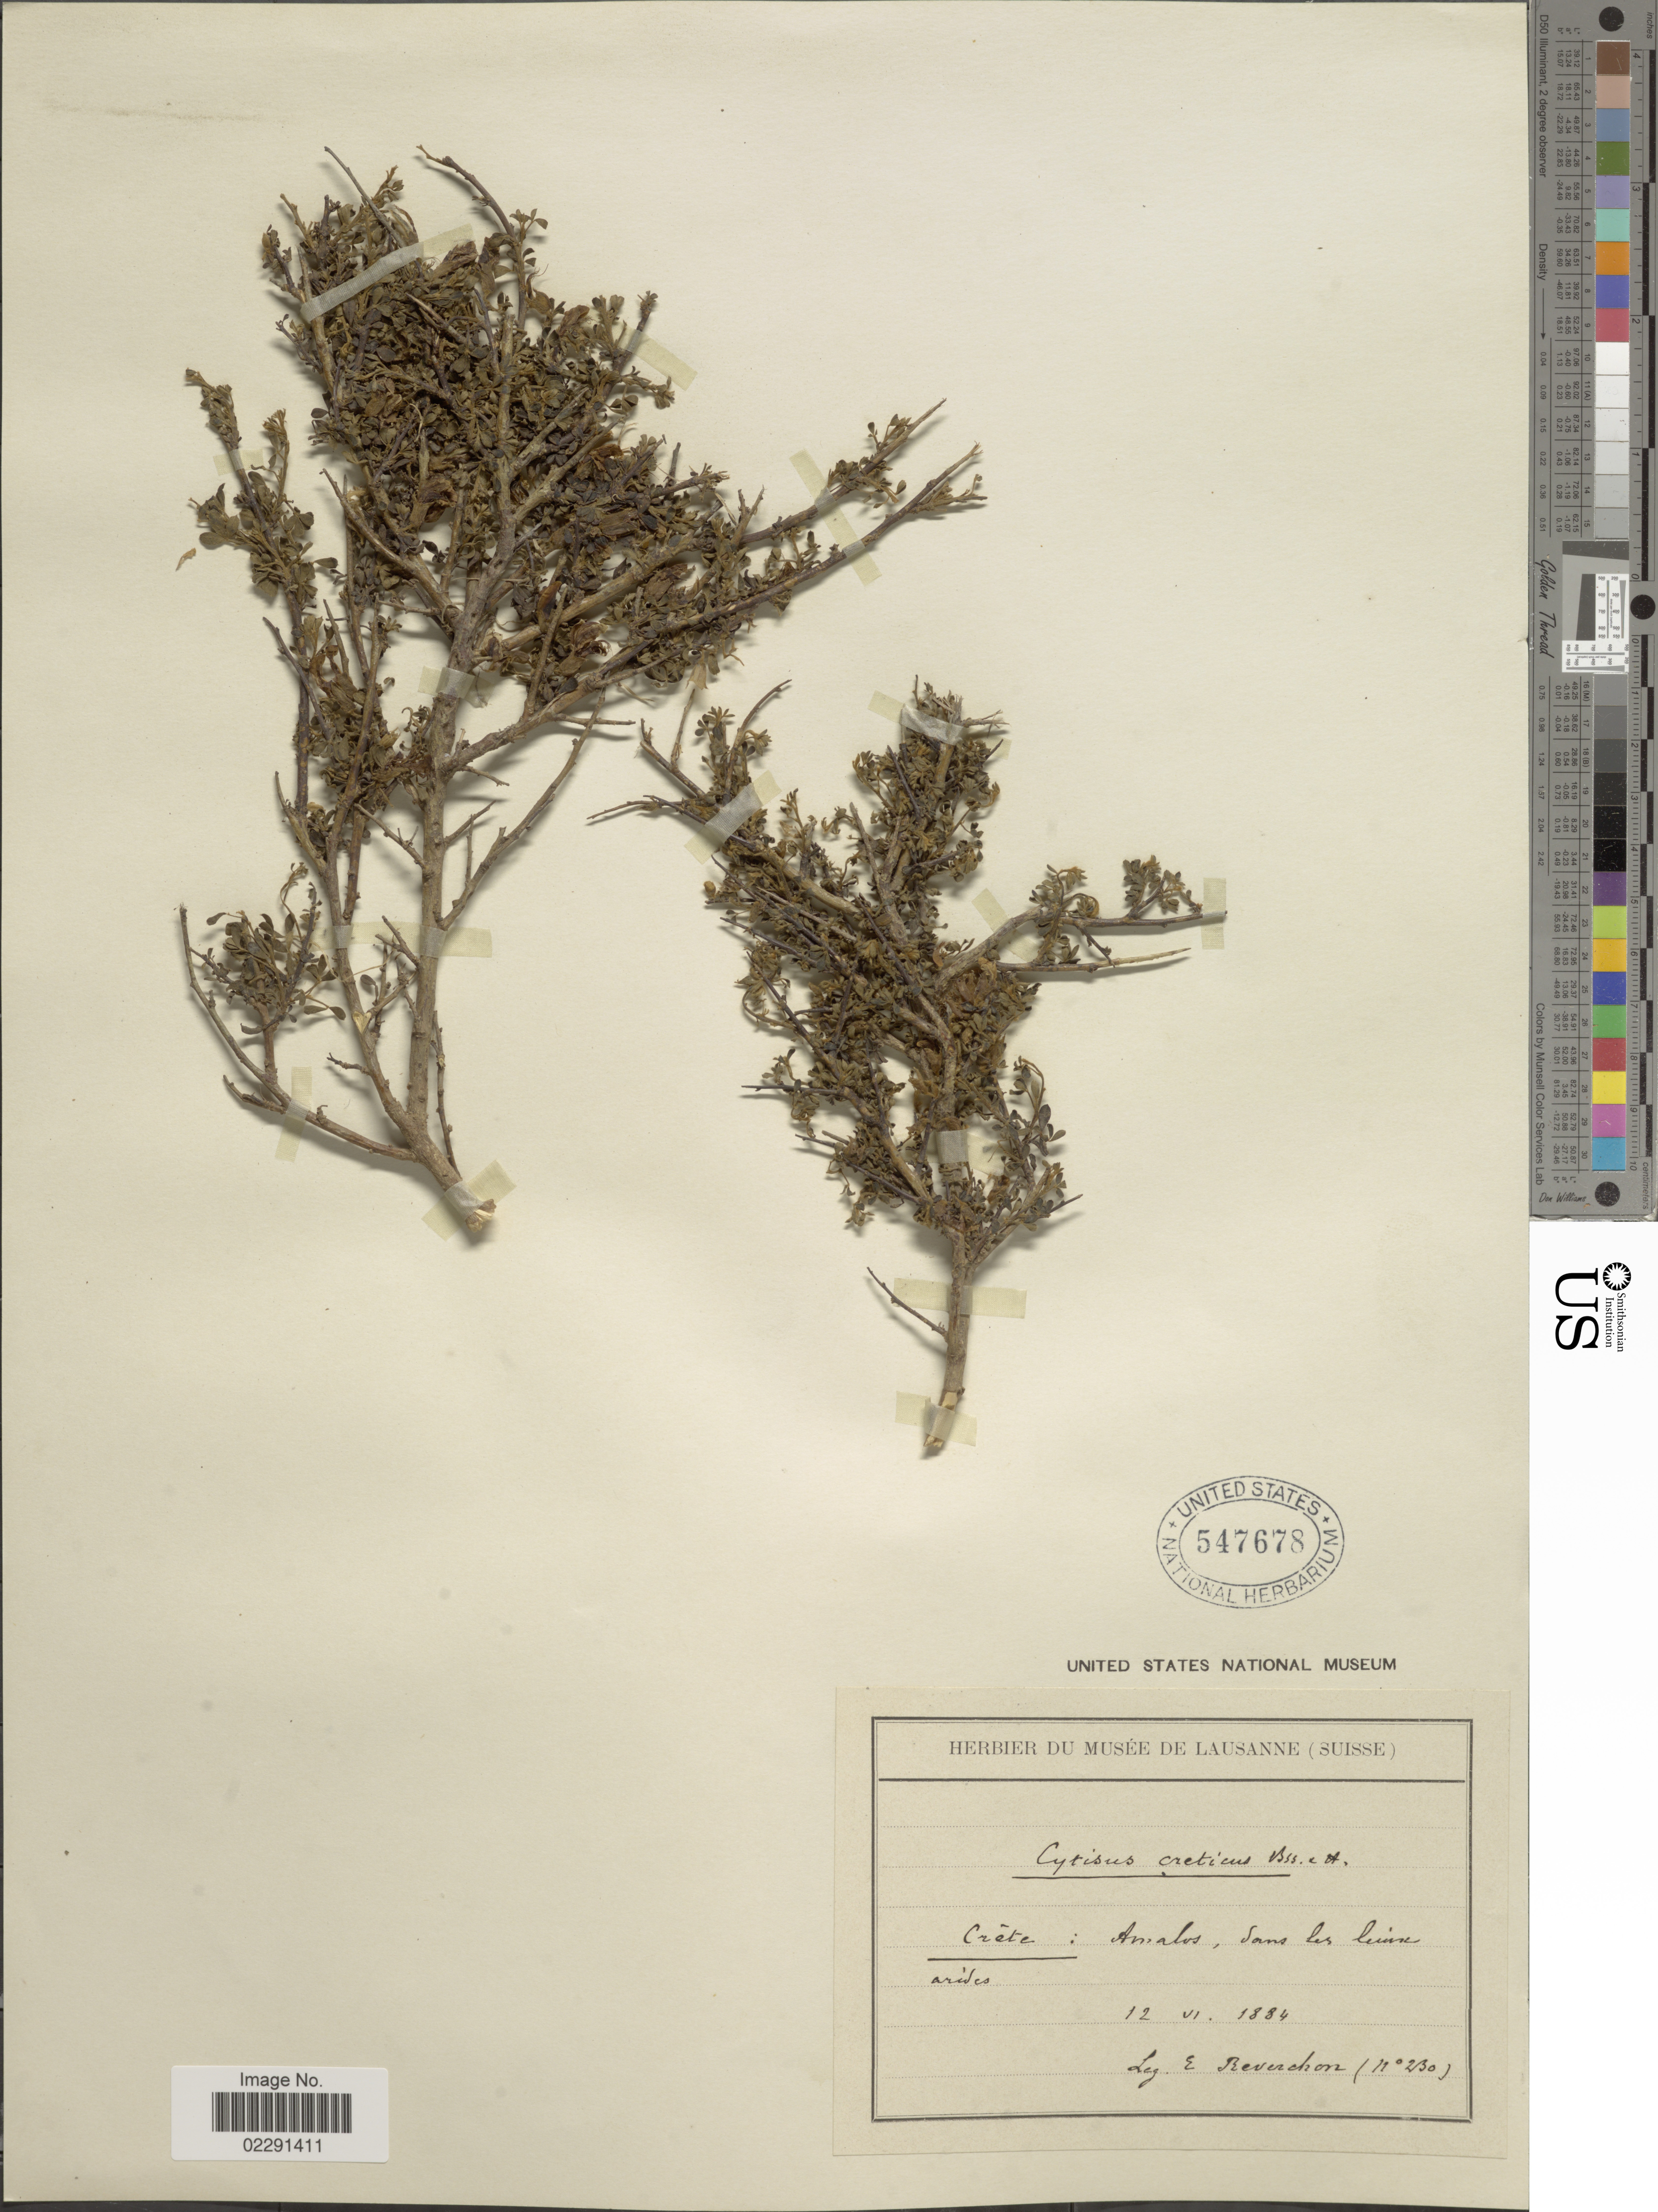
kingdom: Plantae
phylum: Tracheophyta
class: Magnoliopsida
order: Fabales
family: Fabaceae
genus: Cytisus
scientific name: Cytisus creticus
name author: (Heldr.) Boiss.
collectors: E. Reverchon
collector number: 230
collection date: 1884-06-12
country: Greece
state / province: Crete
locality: Amalos, dans les lieux arides.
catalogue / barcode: US 547678